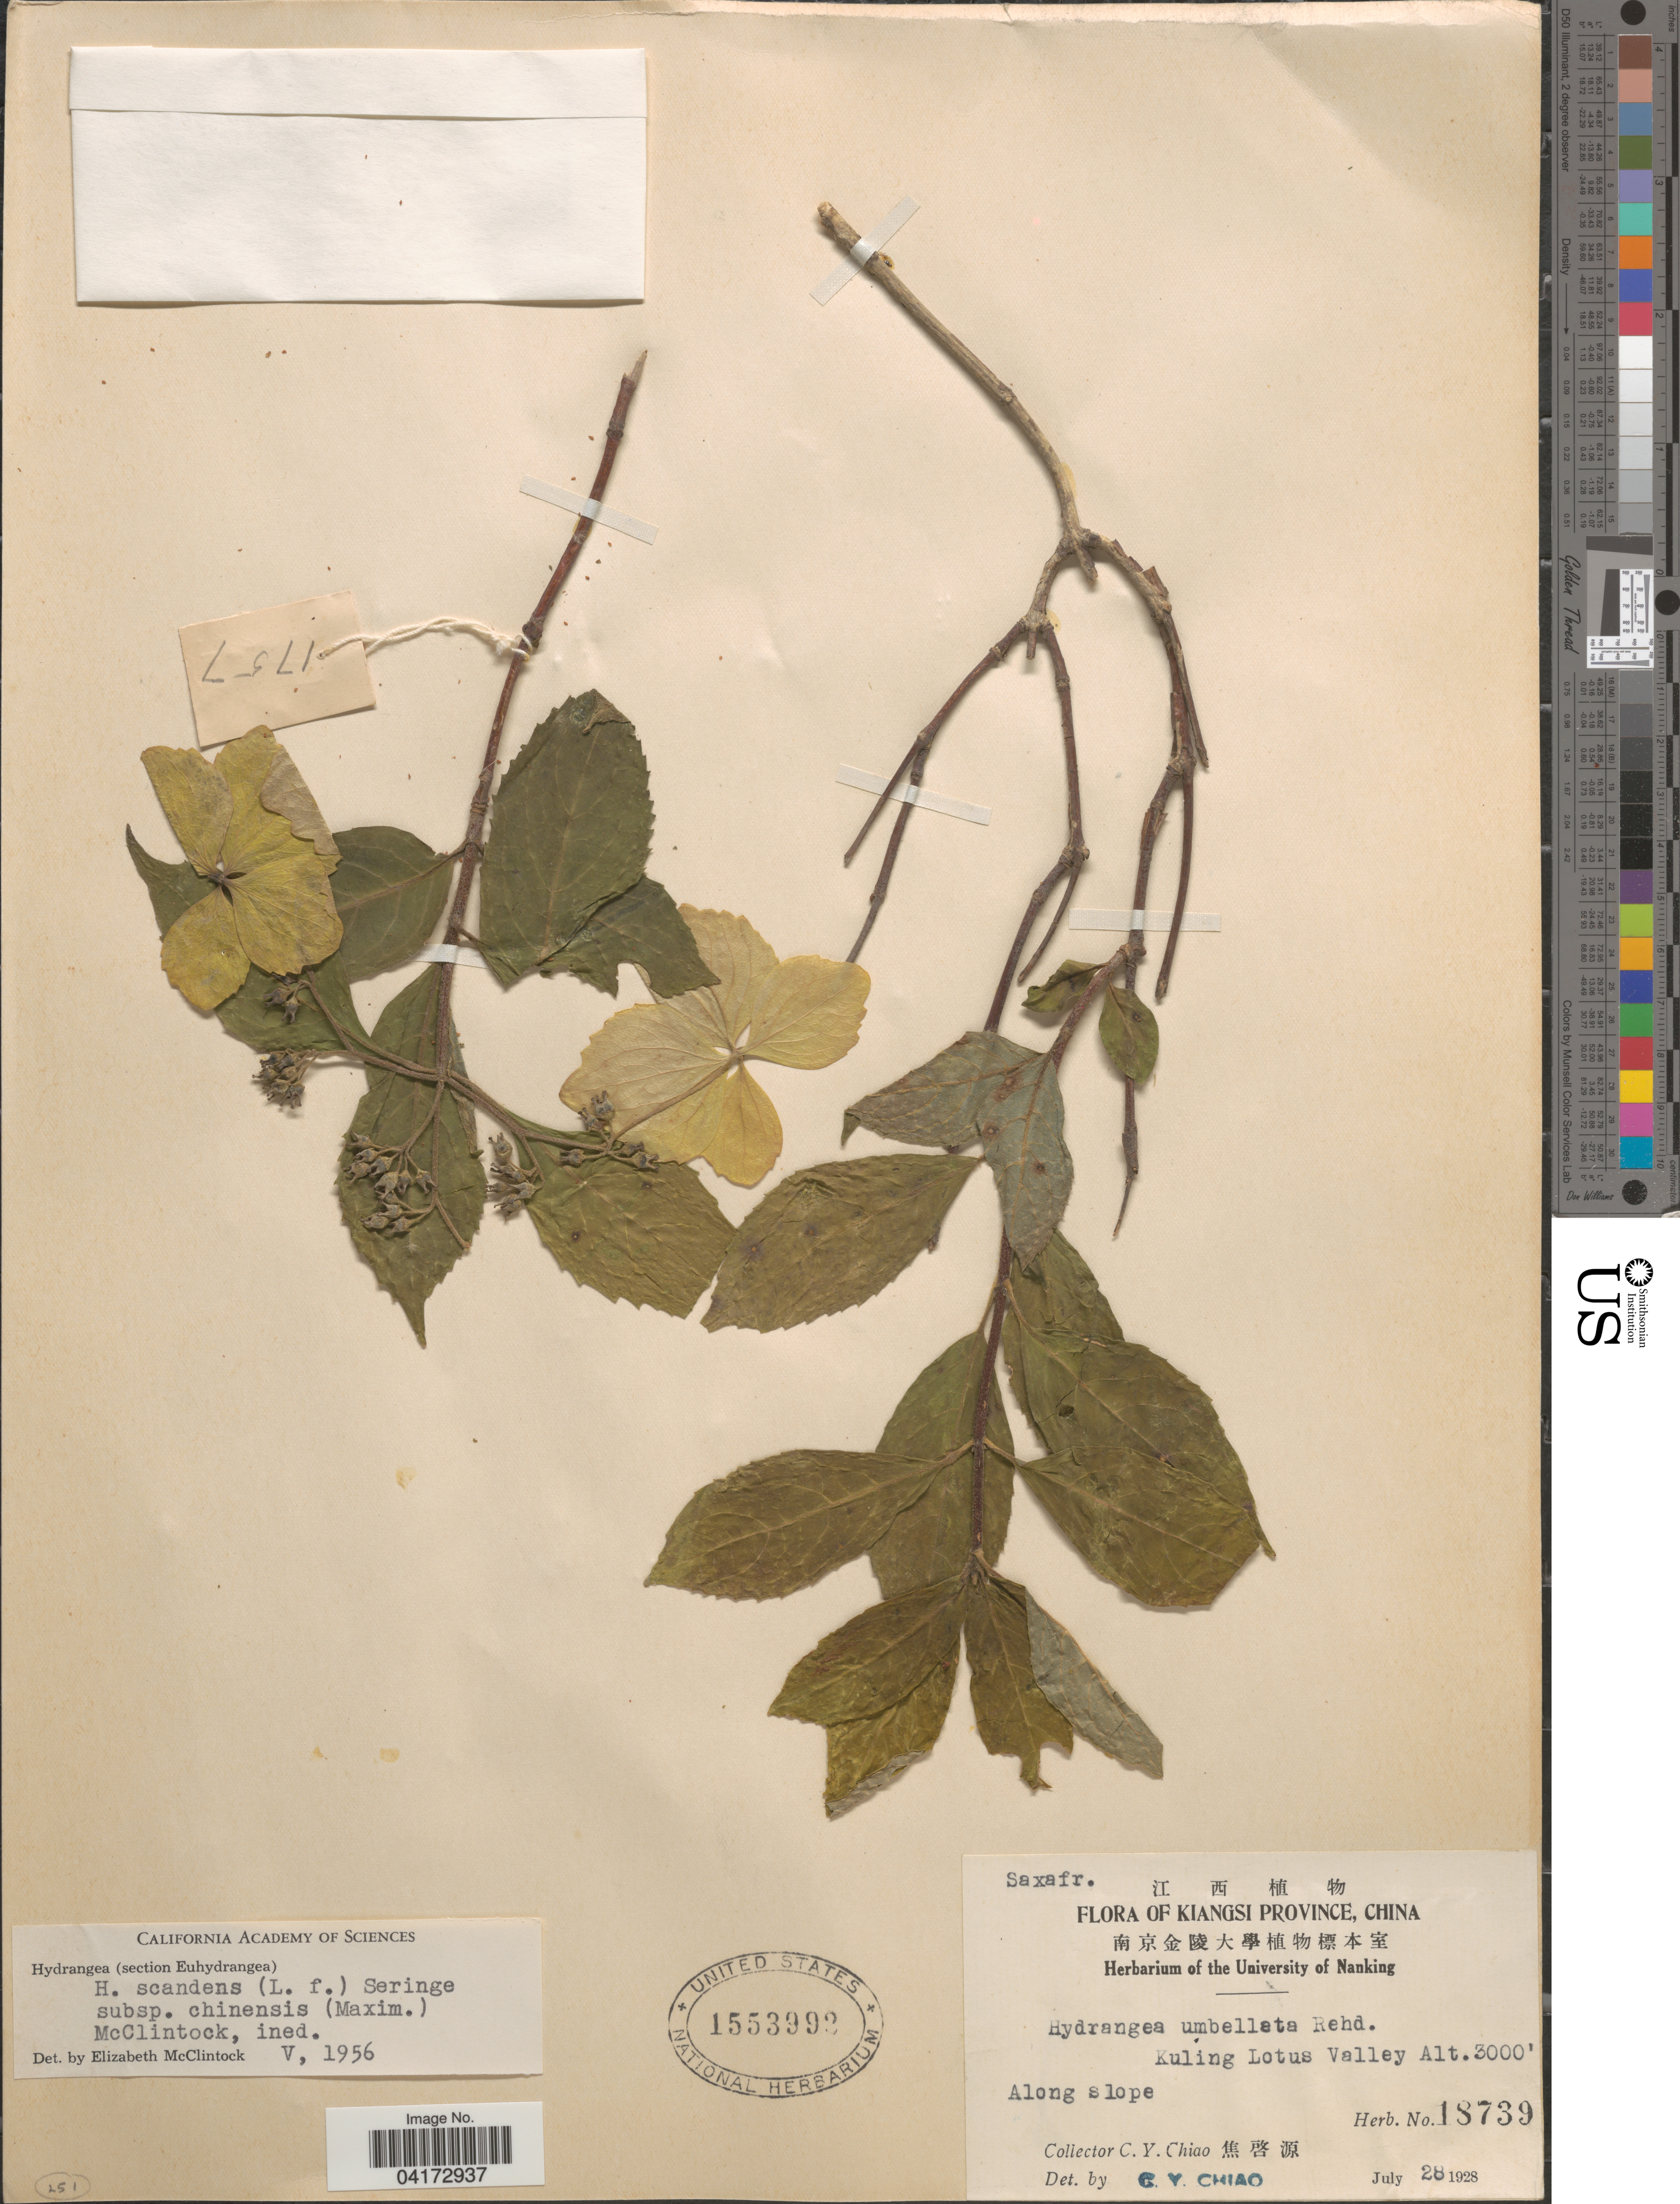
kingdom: Plantae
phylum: Tracheophyta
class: Magnoliopsida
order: Cornales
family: Hydrangeaceae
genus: Hydrangea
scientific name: Hydrangea scandens subsp. chinensis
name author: (Maxim.) E. M. McClint.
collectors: C. Y. Chiao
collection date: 1928-07-28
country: China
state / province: Jiangxi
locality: Kiangsi Province. Kuling Lotus Valley.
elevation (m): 914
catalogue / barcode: US 1553992